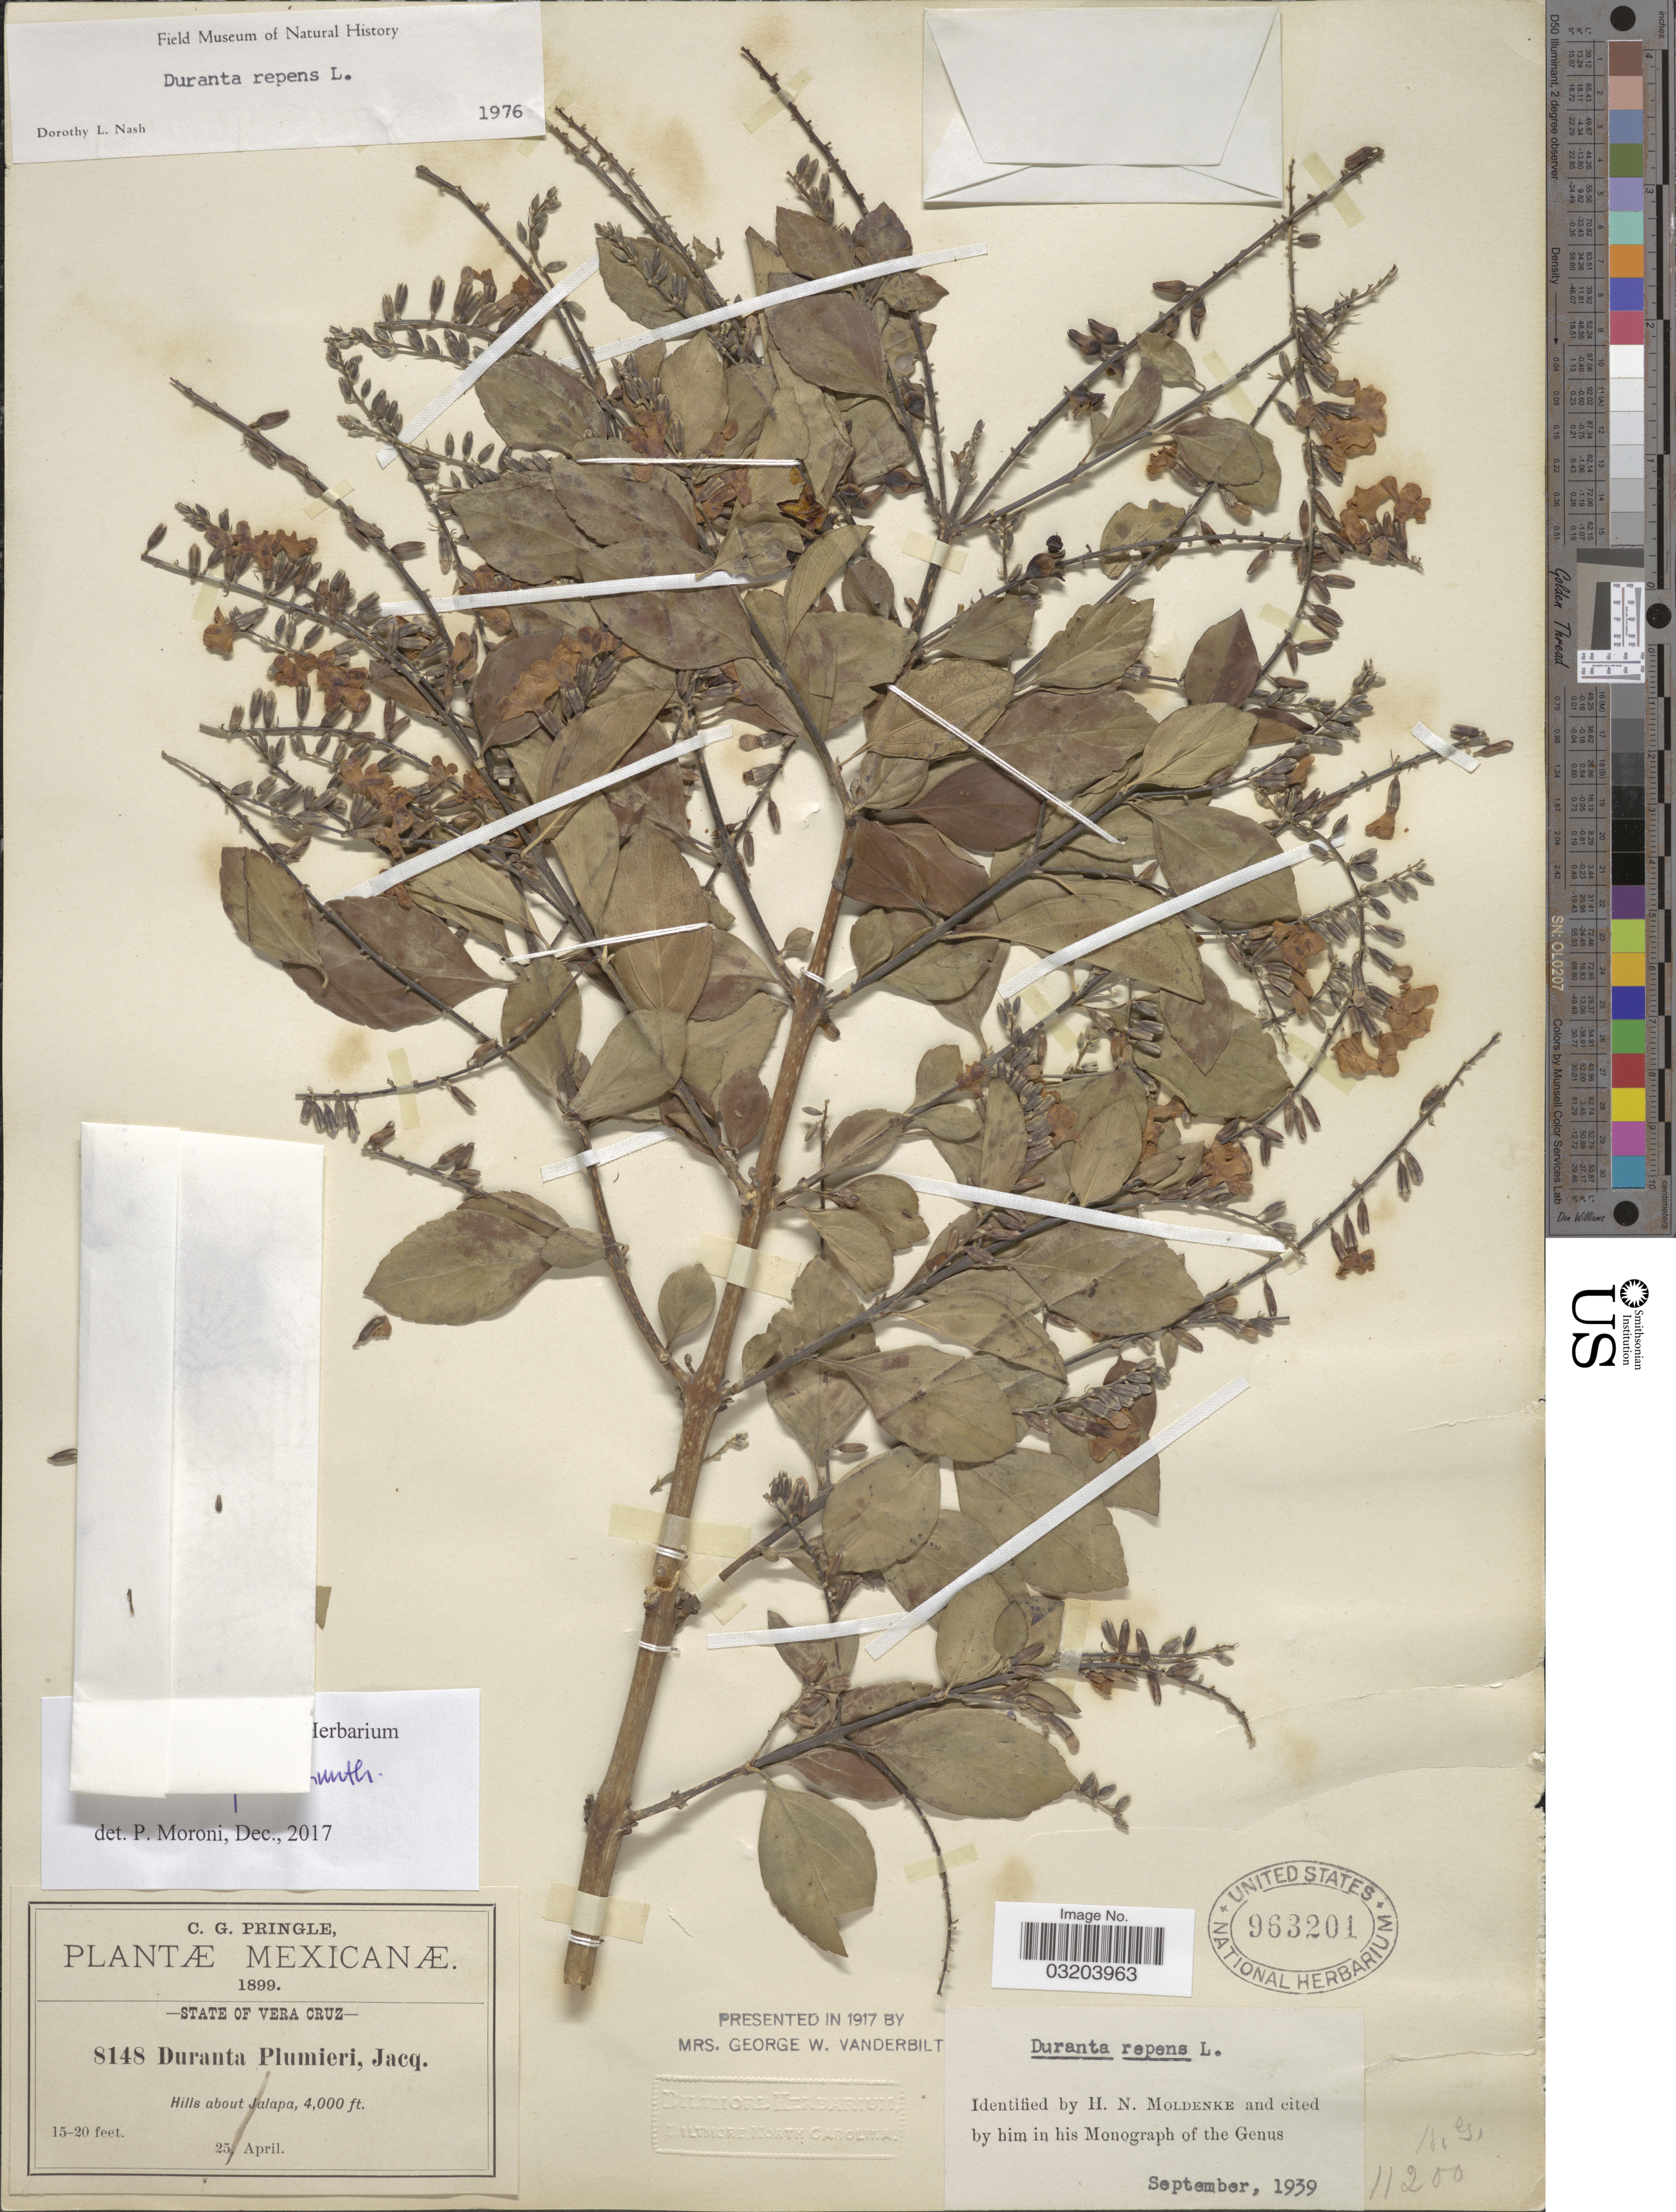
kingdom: Plantae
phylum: Tracheophyta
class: Magnoliopsida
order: Lamiales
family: Verbenaceae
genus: Duranta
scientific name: Duranta erecta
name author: L.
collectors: C. G. Pringle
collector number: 8148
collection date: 1899-04-25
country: Mexico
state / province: Veracruz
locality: State of Vera Cruz. Hills about Jalapa.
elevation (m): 1219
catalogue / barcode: US 963201